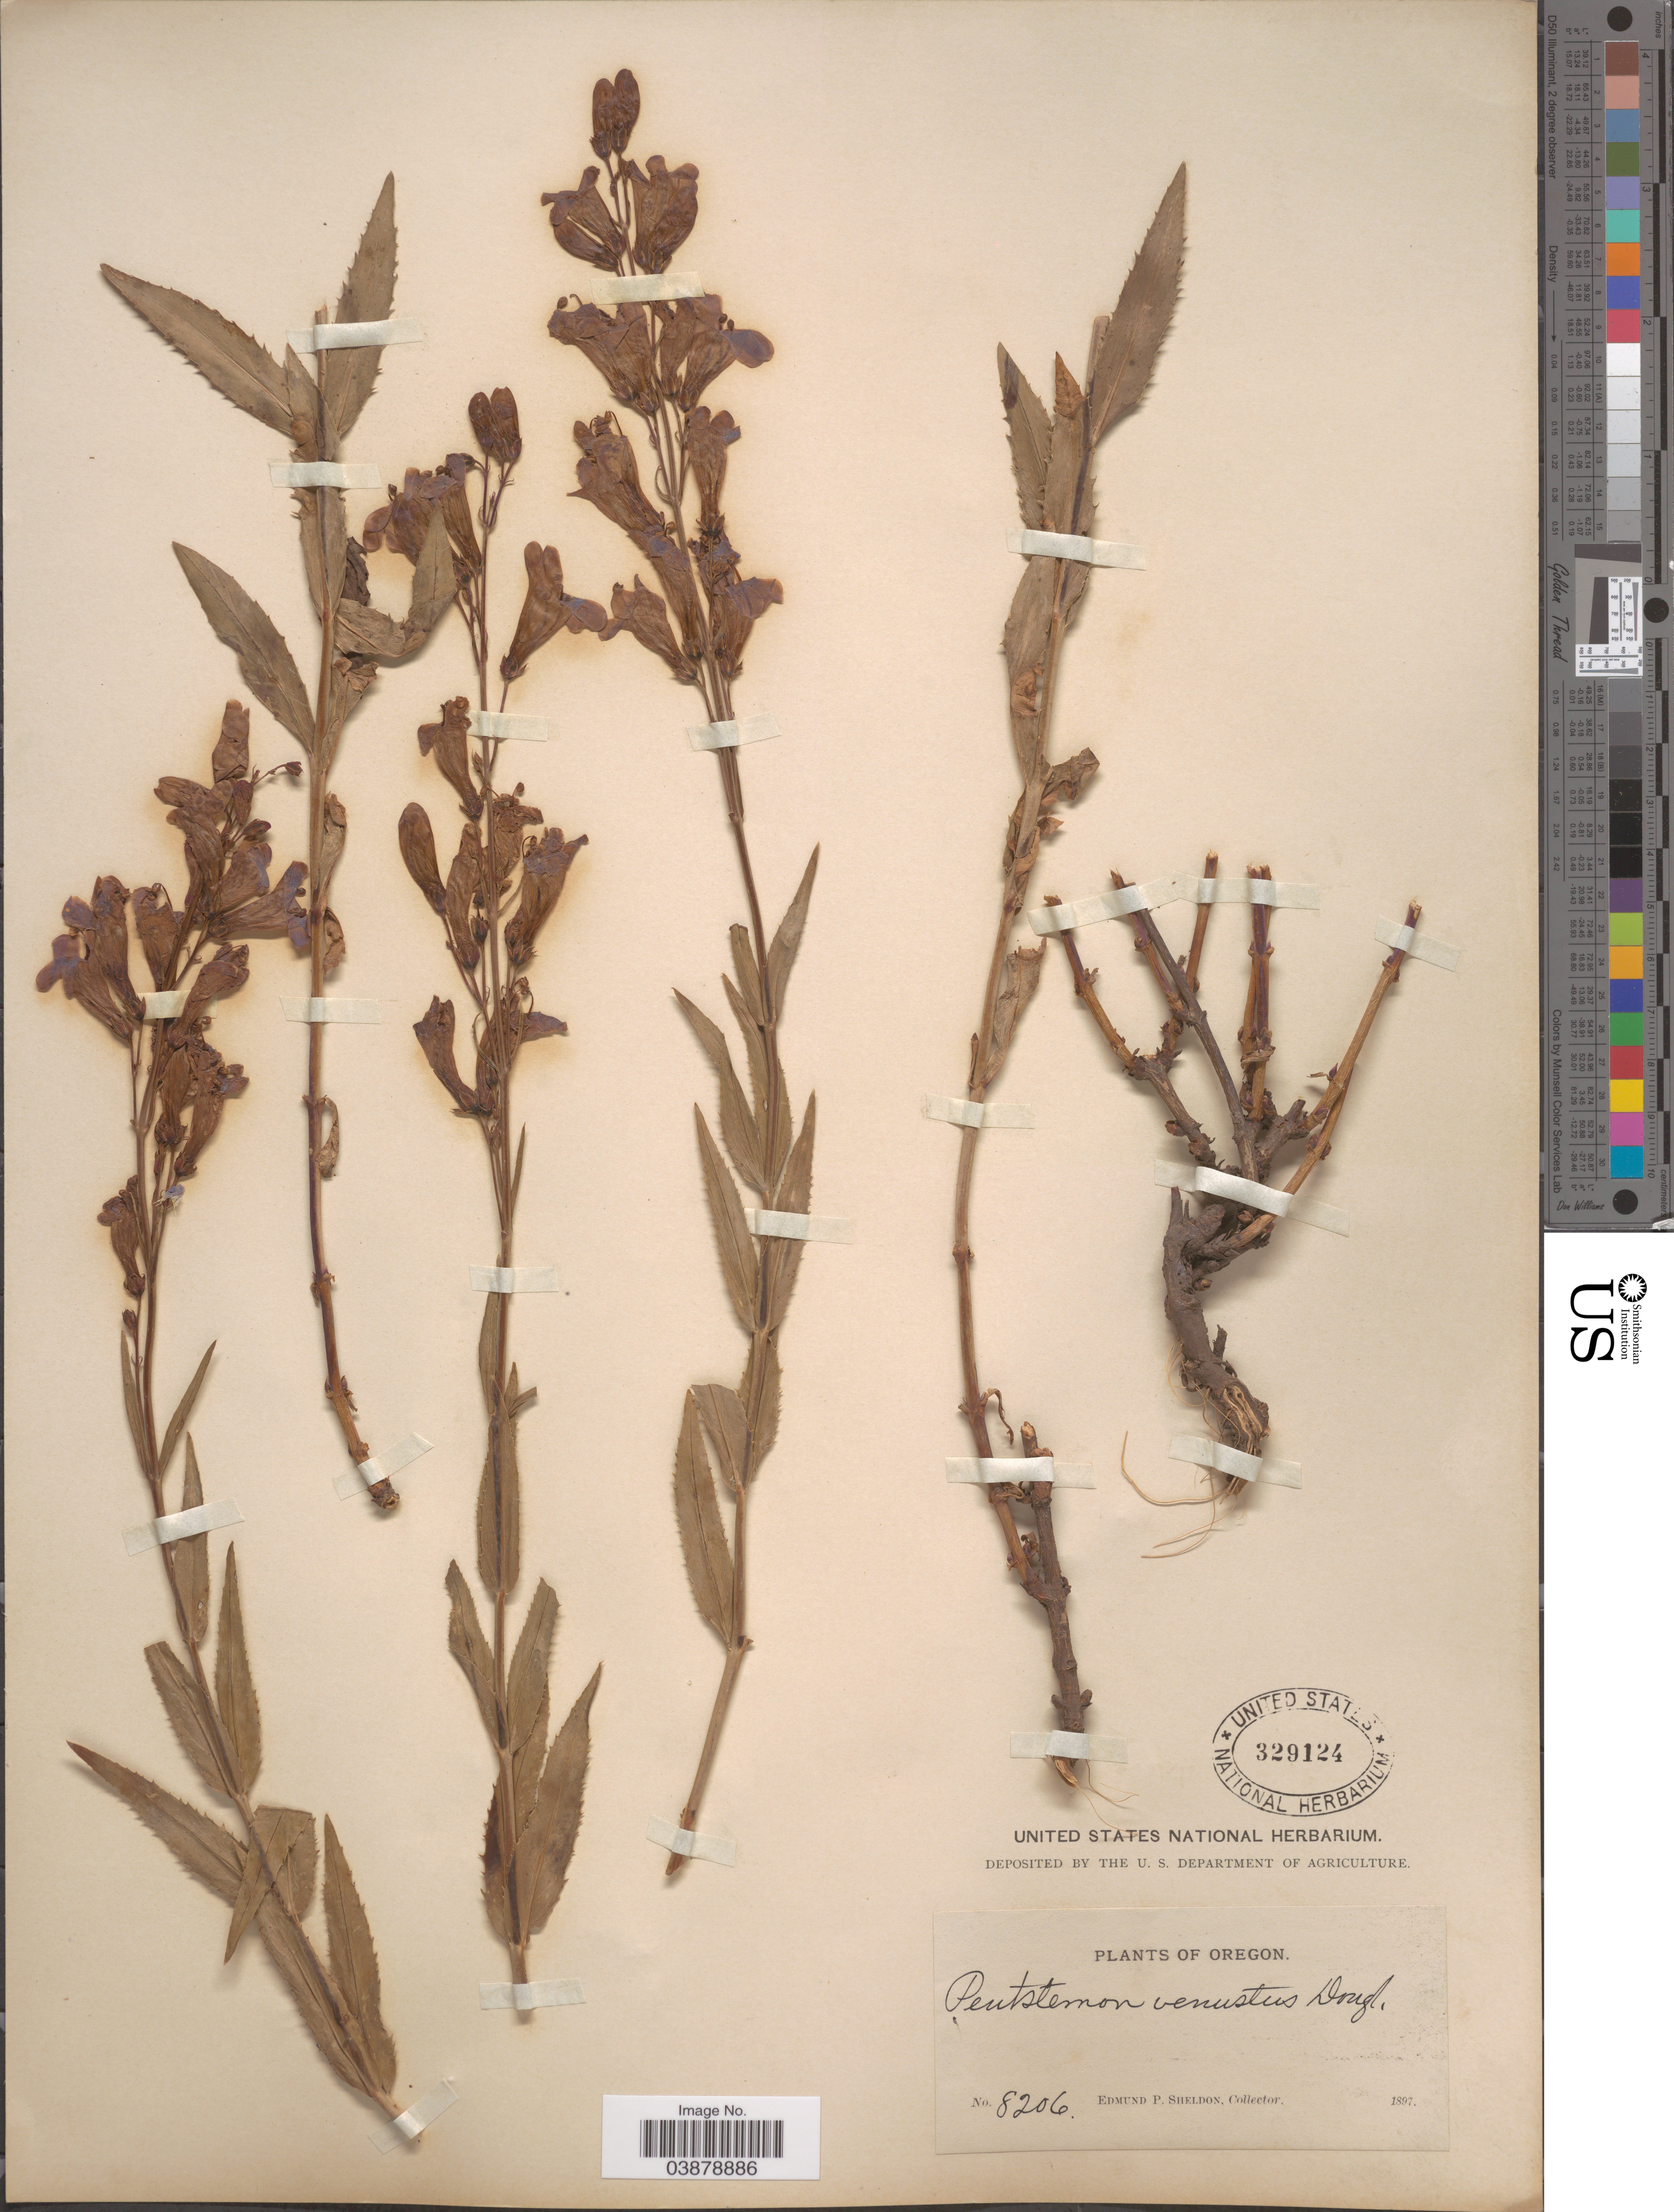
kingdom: Plantae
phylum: Tracheophyta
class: Magnoliopsida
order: Lamiales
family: Plantaginaceae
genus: Penstemon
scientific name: Penstemon venustus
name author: Douglas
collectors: E. P. Sheldon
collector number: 8206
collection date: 1897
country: United States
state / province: Oregon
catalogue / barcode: US 329124